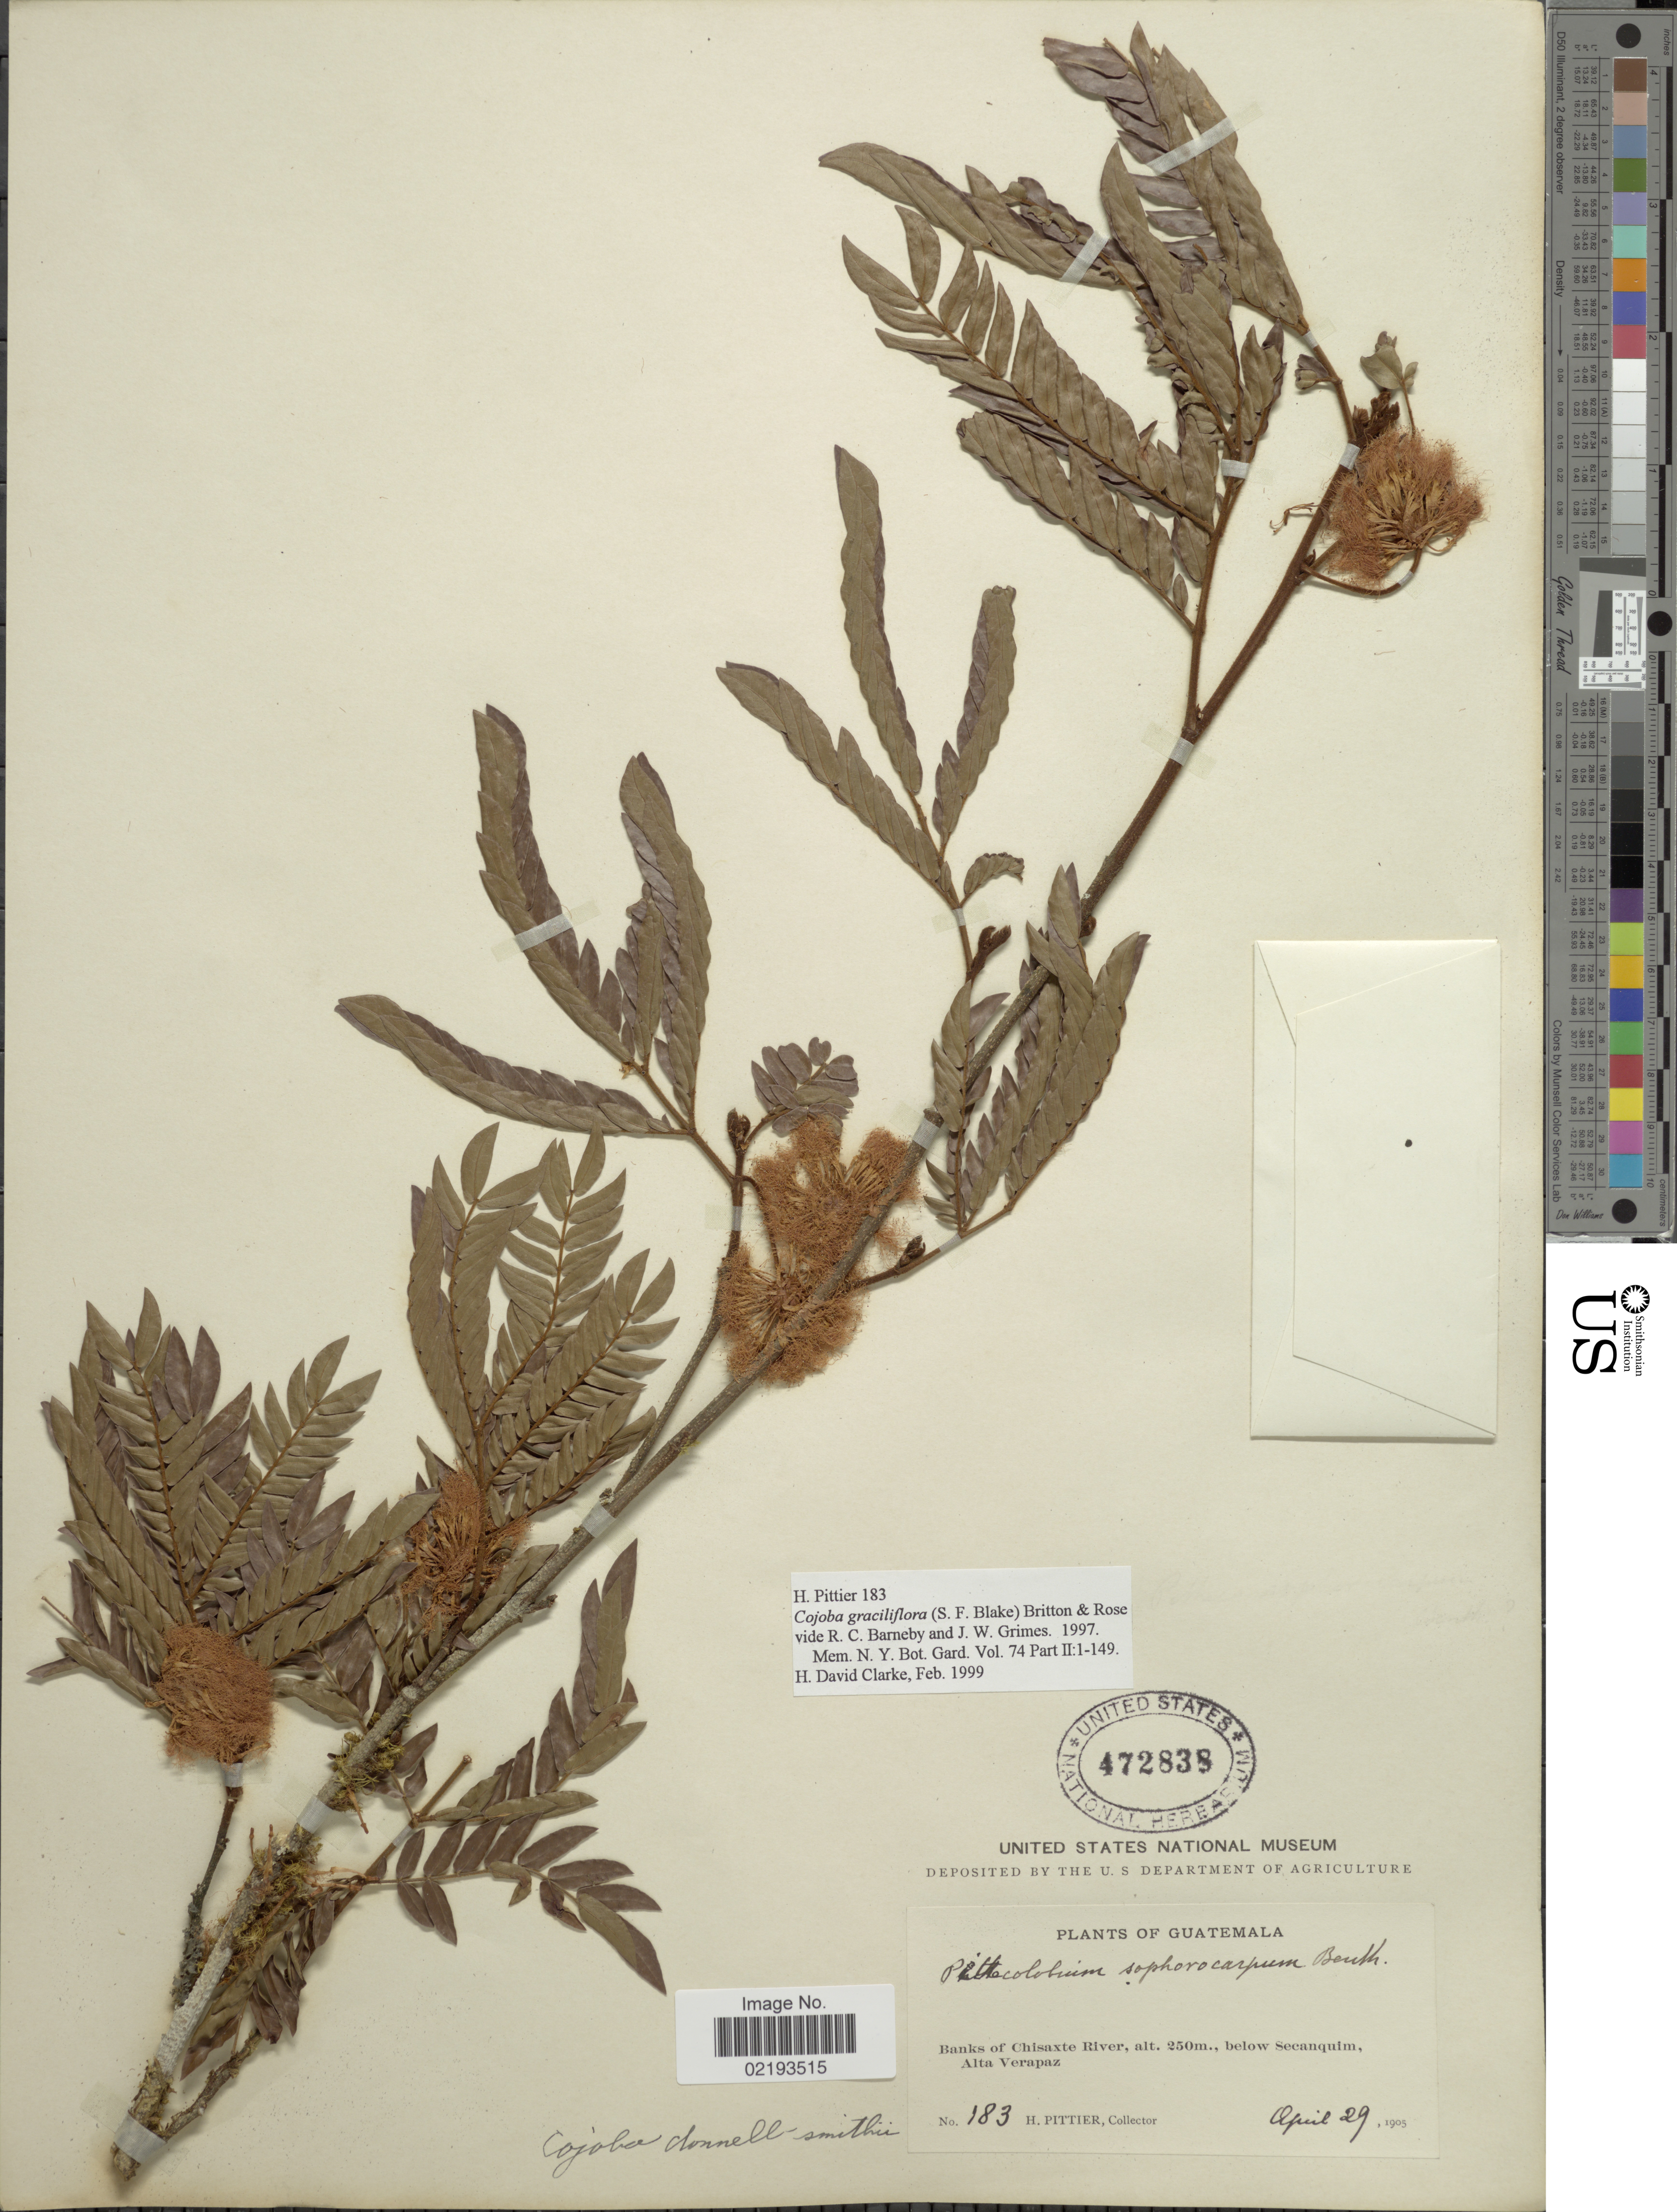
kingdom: Plantae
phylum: Tracheophyta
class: Magnoliopsida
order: Fabales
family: Fabaceae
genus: Cojoba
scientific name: Cojoba graciliflora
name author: (S.F. Blake) Britton & Rose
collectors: H. F. Pittier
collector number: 183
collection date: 1905-04-29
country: Guatemala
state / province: Alta Verapaz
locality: Banks of Chisaxte River., below Secanquim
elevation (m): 250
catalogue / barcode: US 472838